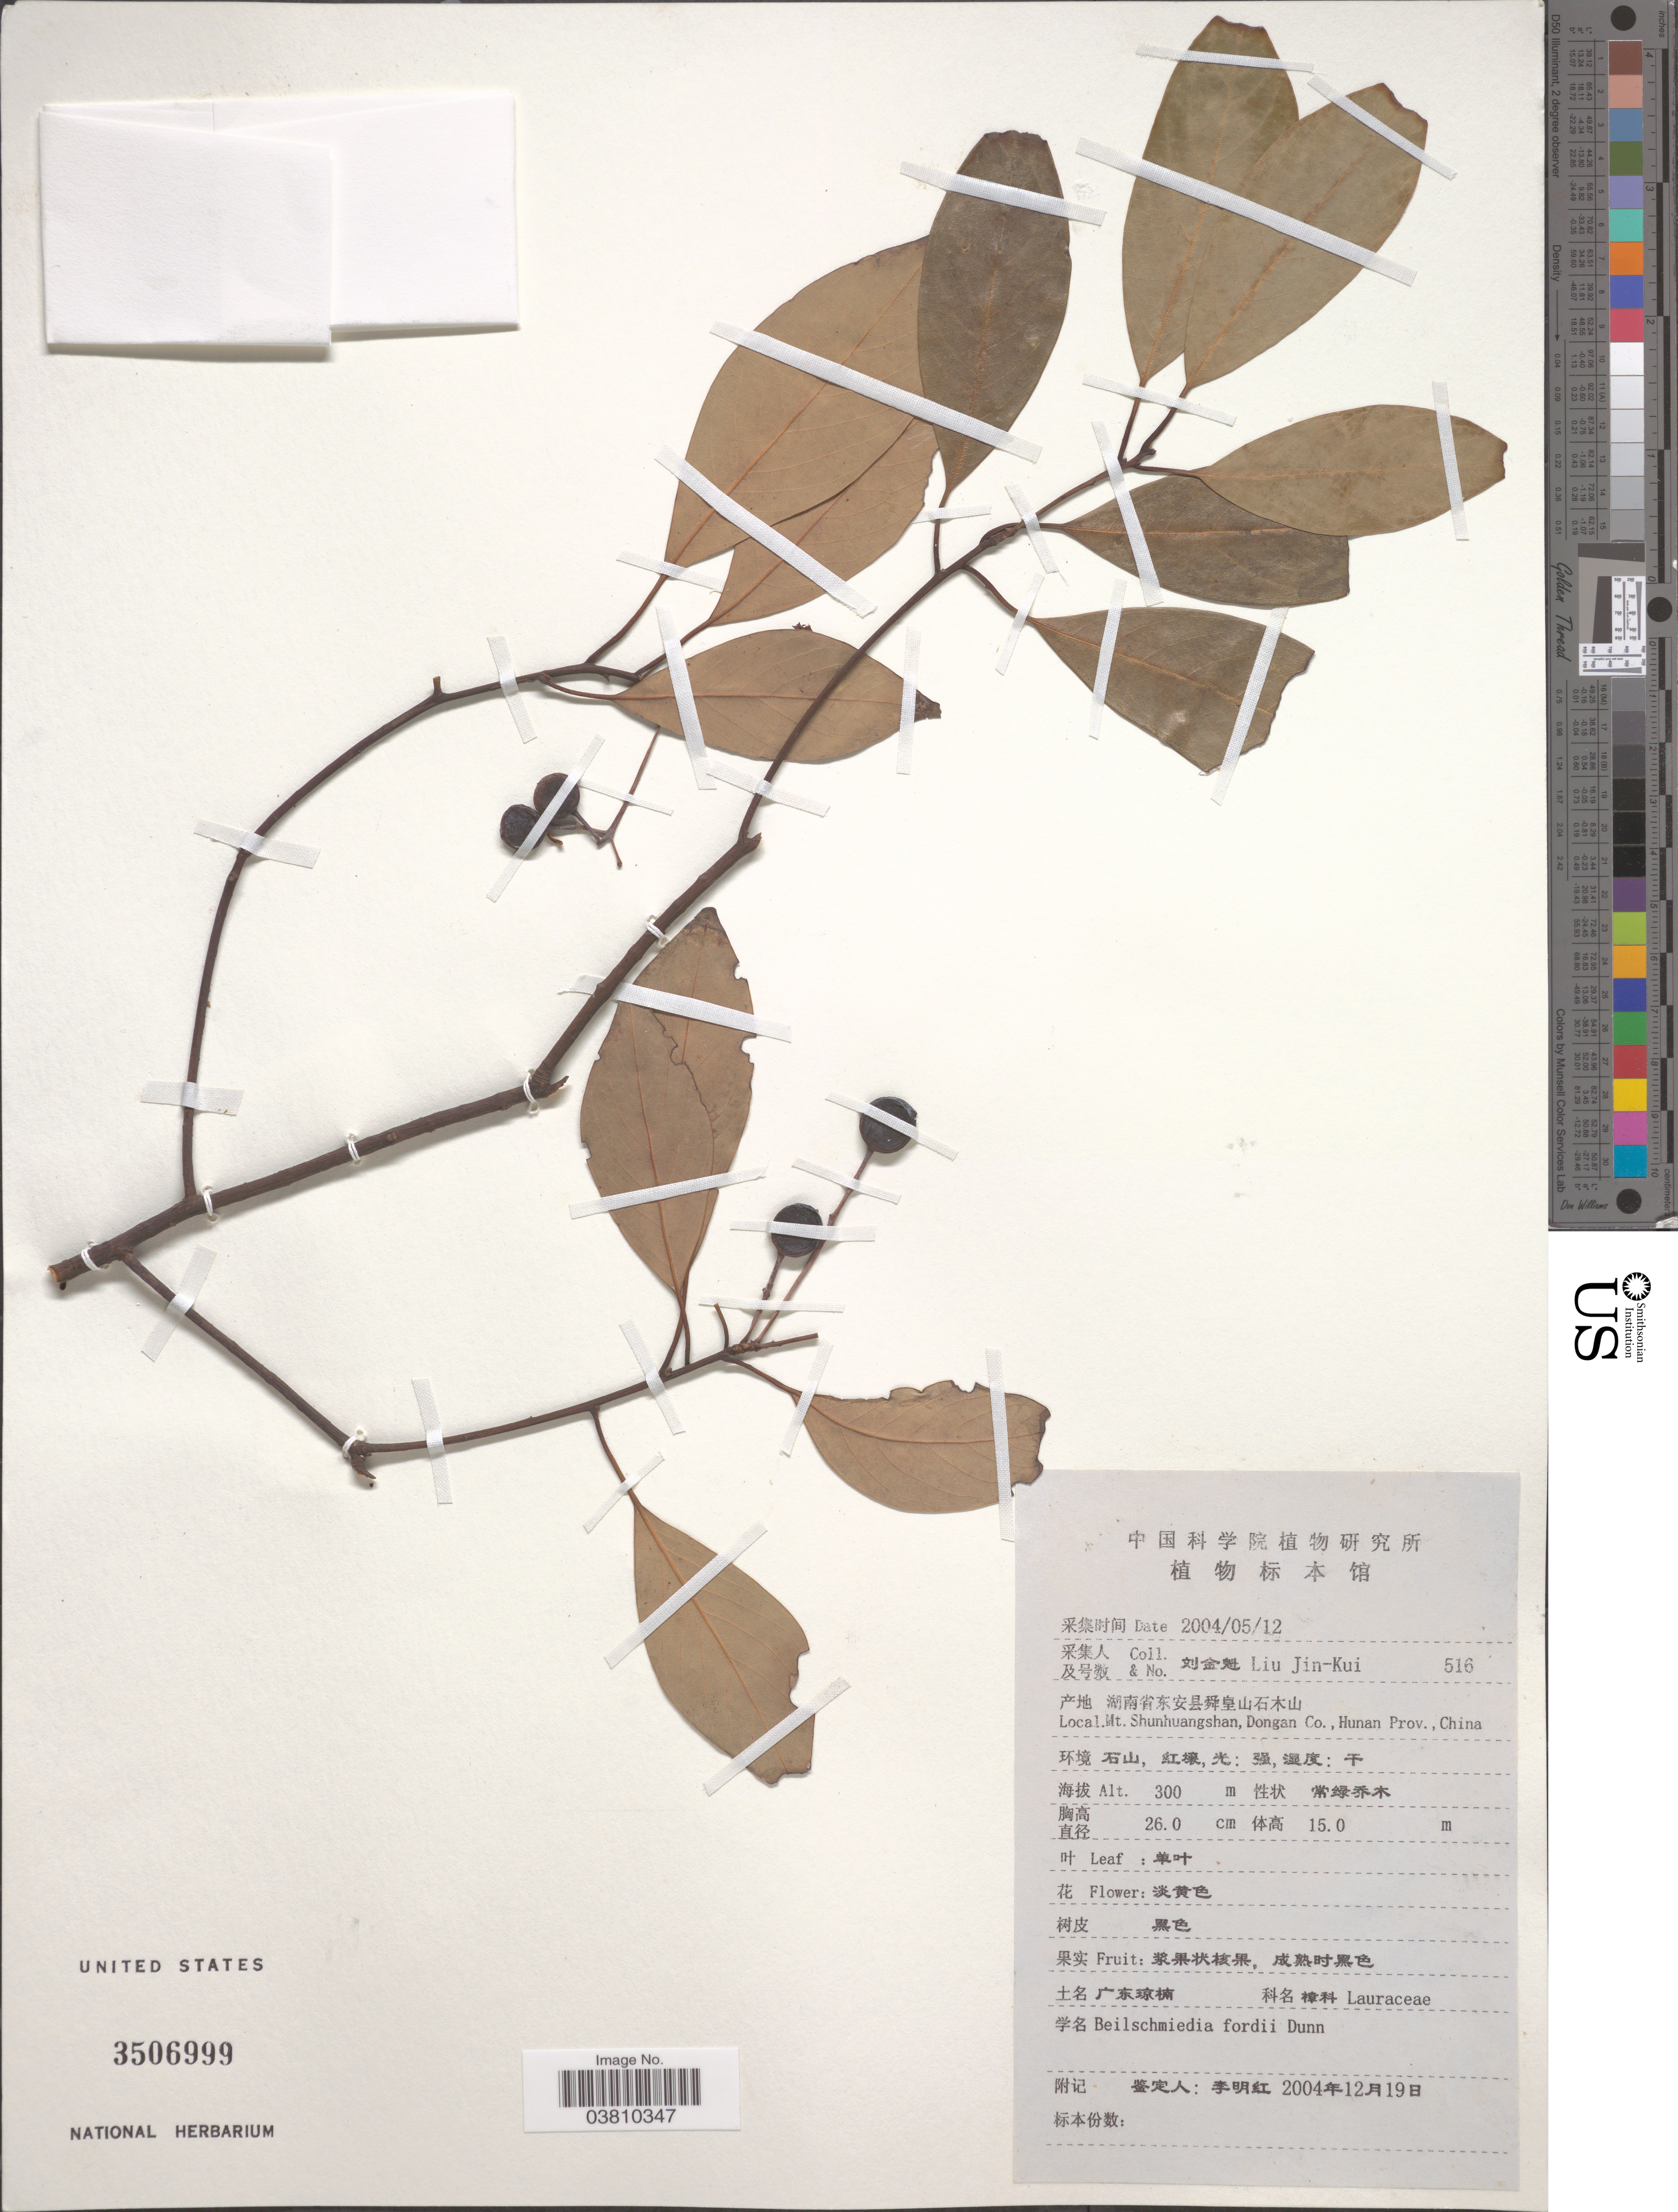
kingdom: Plantae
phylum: Tracheophyta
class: Magnoliopsida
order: Laurales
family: Lauraceae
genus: Beilschmiedia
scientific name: Beilschmiedia fordii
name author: Dunn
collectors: Liu Jin-Kui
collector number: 516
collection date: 2004-05-12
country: China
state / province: Hunan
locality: Mt. Shunhuangshan, Dongan Co.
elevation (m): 300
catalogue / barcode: US 3506999